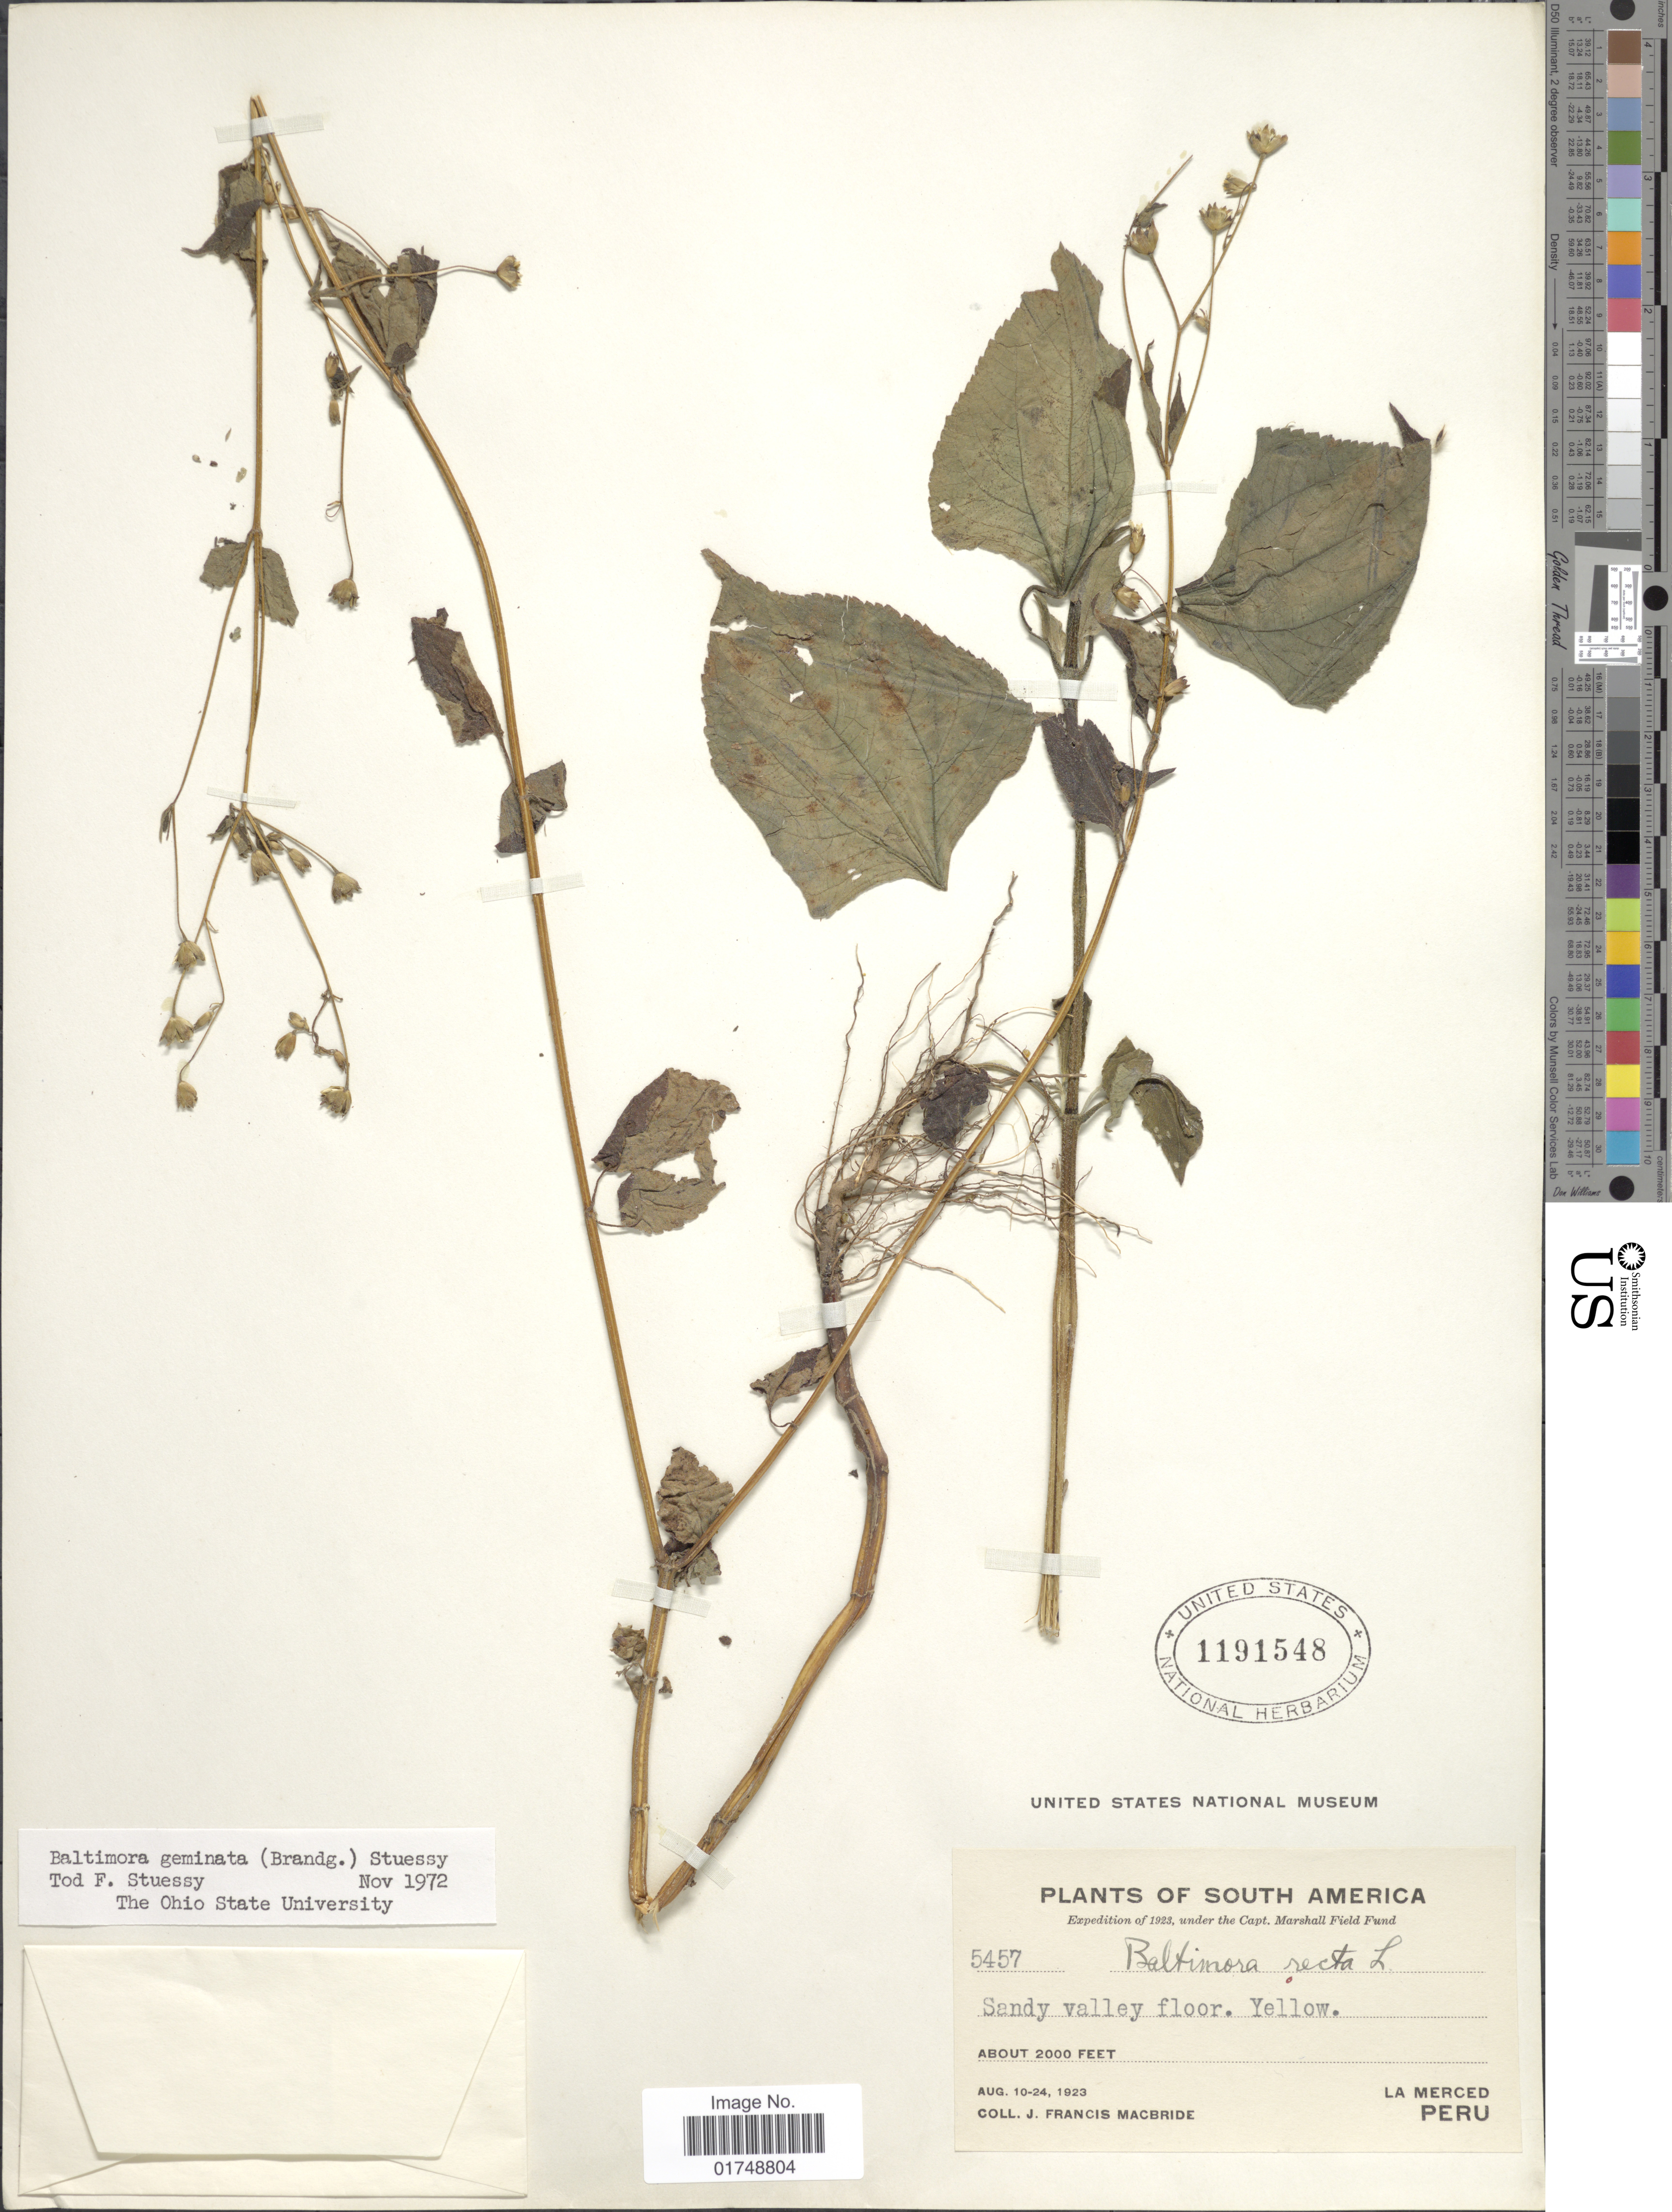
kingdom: Plantae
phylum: Tracheophyta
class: Magnoliopsida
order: Asterales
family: Asteraceae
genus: Baltimora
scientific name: Baltimora geminata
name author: (Brandegee) Stuessy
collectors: J. F. Macbride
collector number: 5457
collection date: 1923-08-10/1923-08-24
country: Peru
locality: South America. Sandy valley floor. La Merced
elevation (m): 610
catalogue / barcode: US 1191548